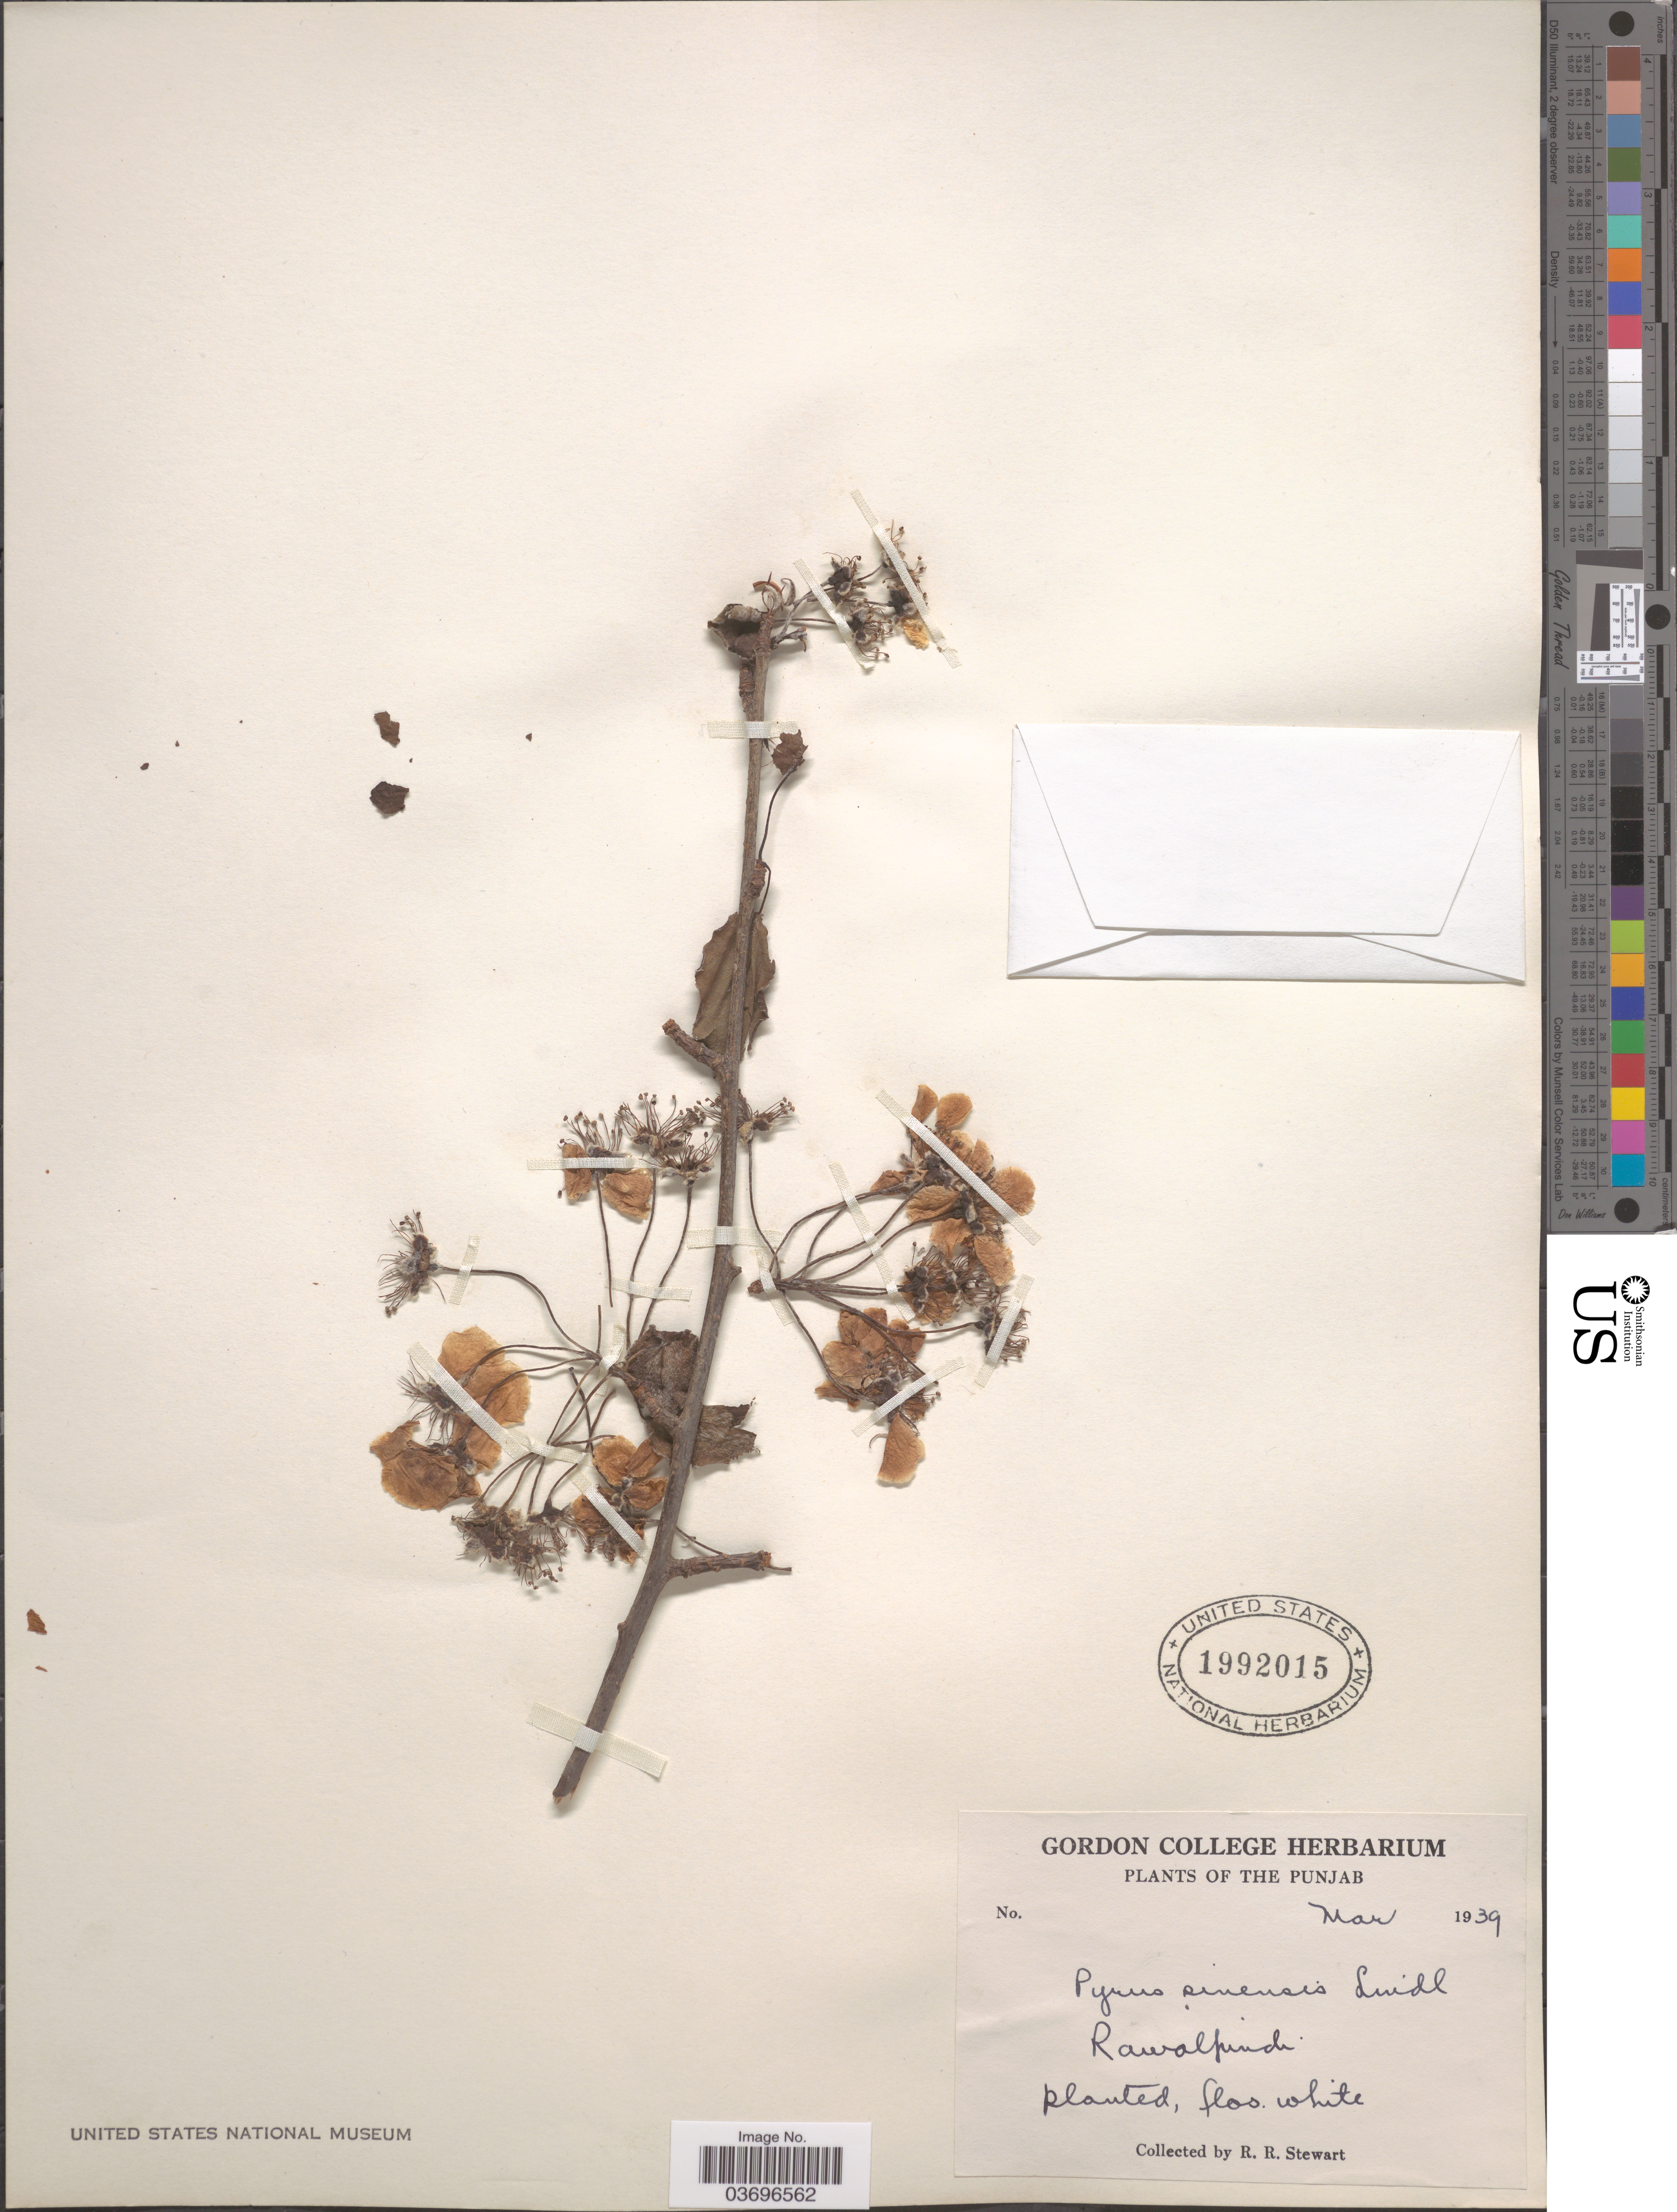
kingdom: Plantae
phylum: Tracheophyta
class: Magnoliopsida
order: Rosales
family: Rosaceae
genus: Pyrus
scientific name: Pyrus sinensis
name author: Lindl.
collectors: R. Stewart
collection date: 1939-03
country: Pakistan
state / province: Punjab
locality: Rawalpindi.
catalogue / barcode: US 1992015